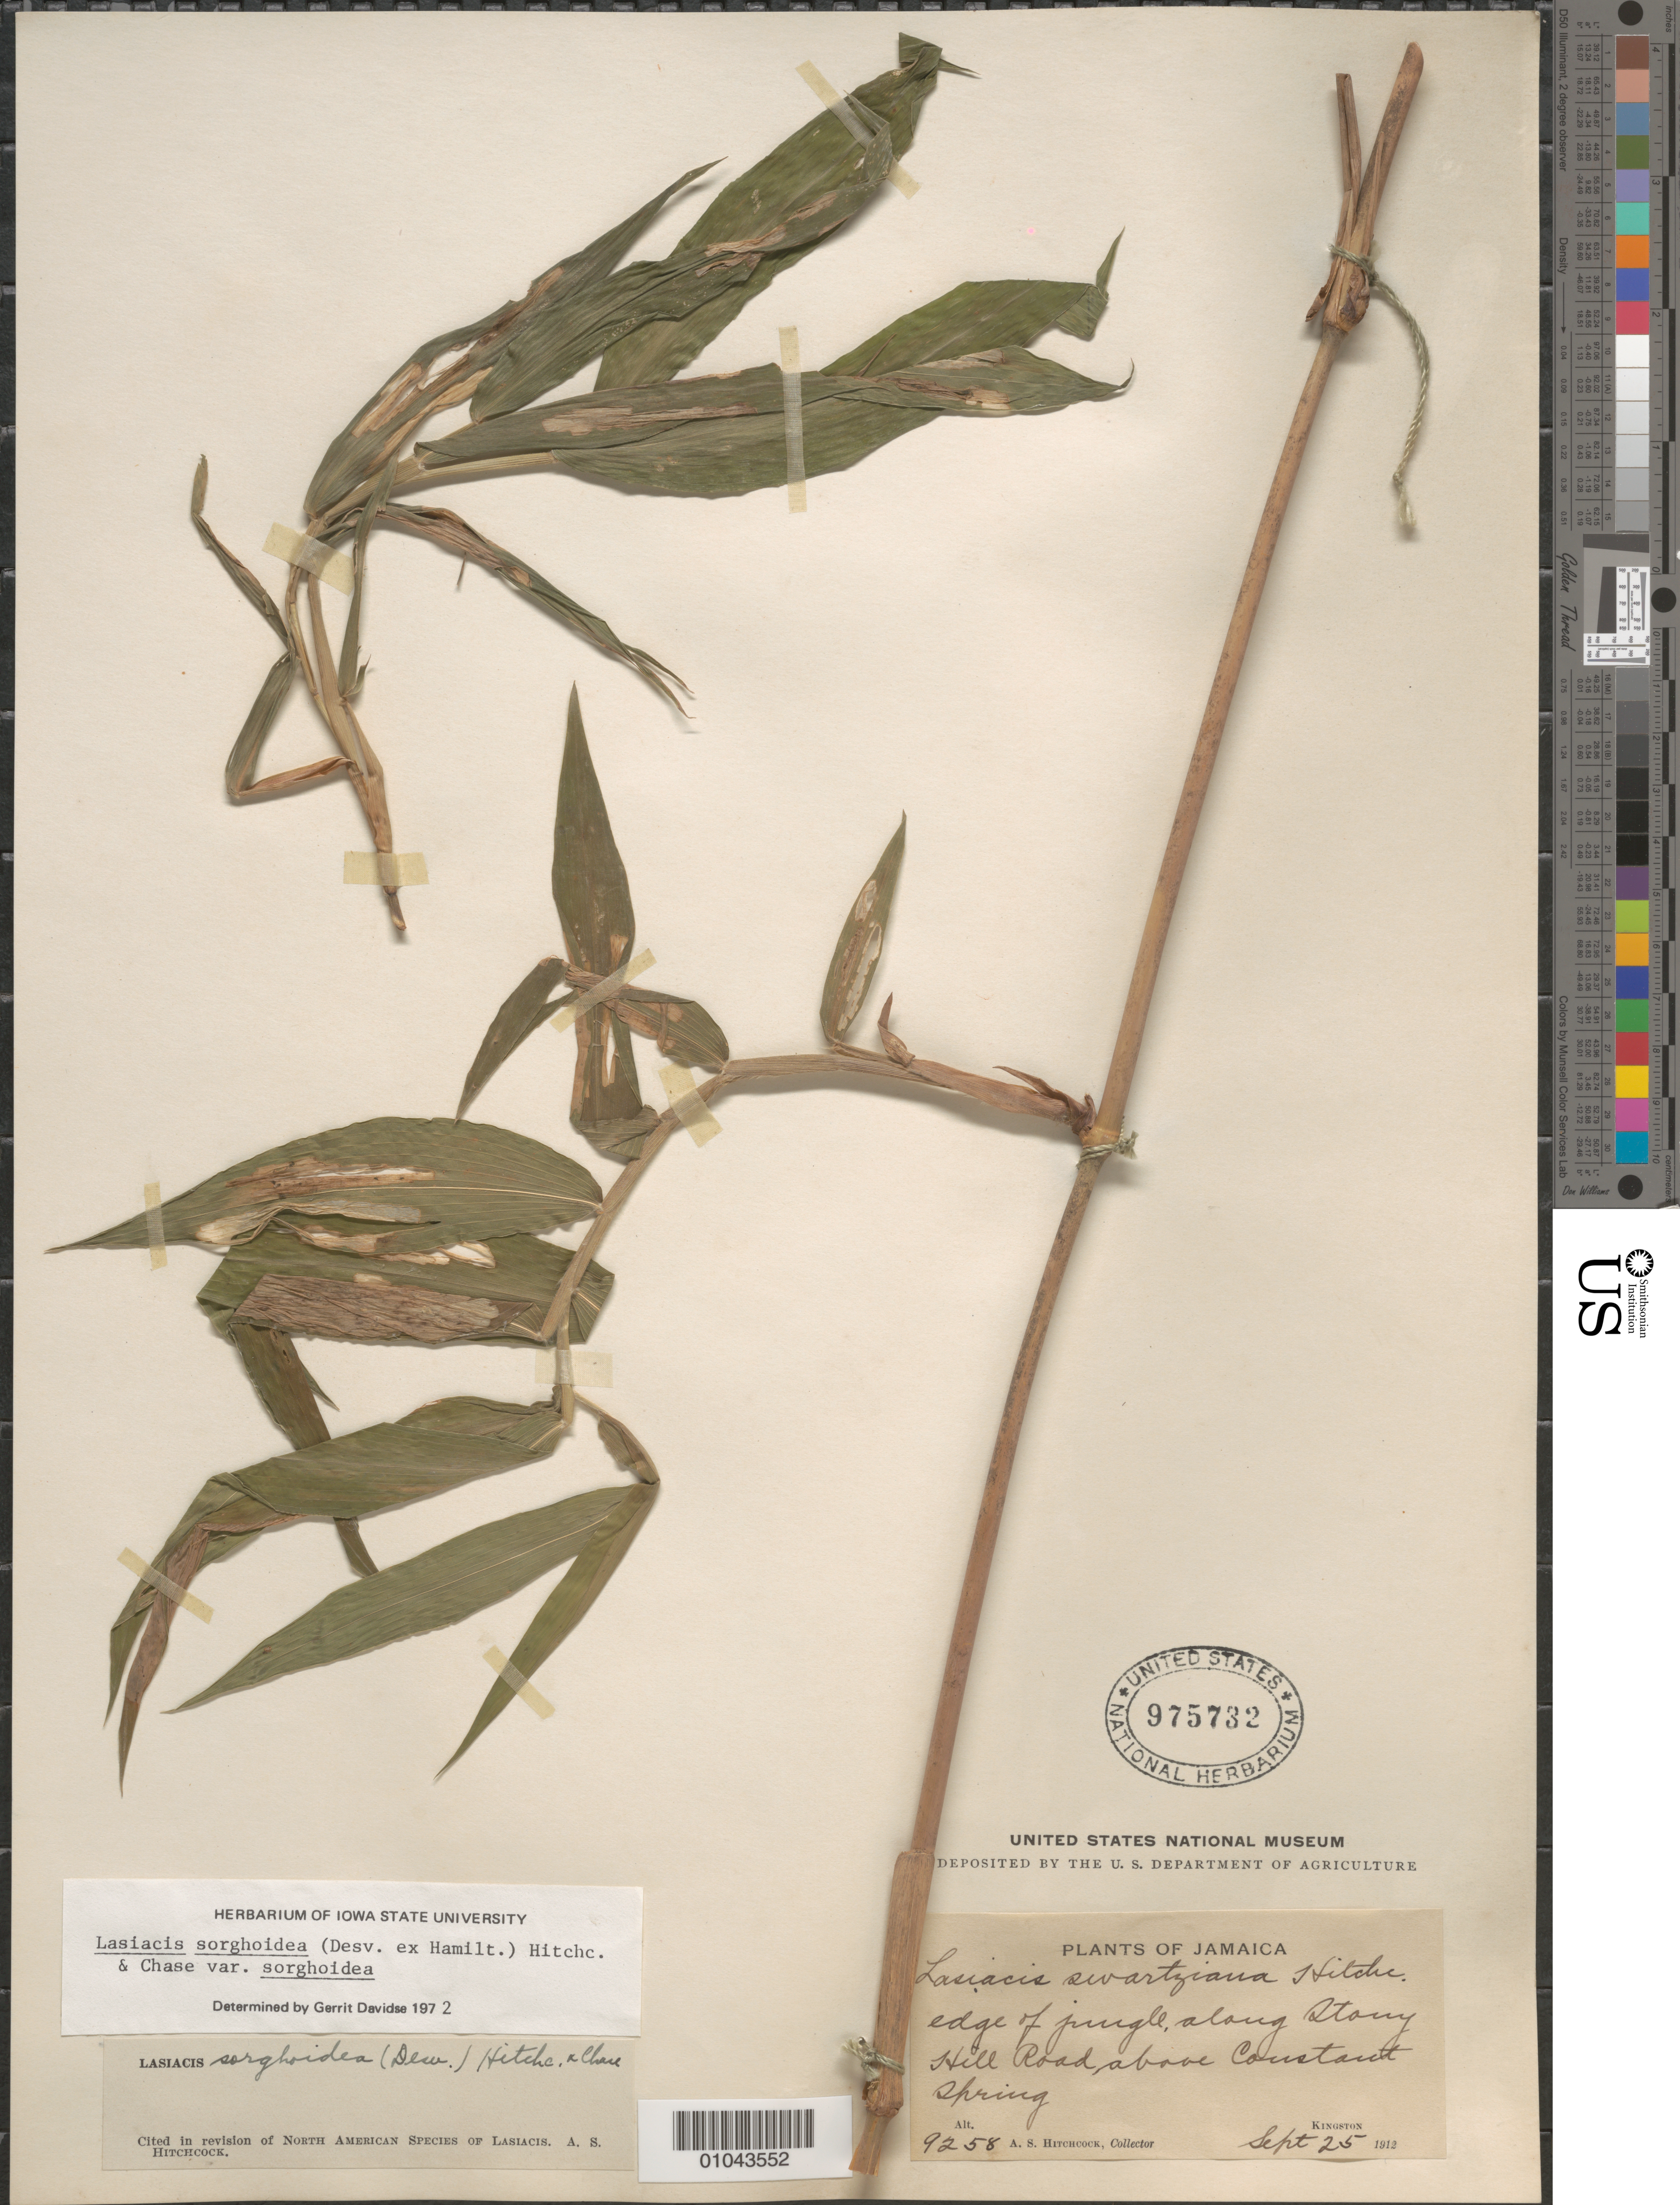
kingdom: Plantae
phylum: Tracheophyta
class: Liliopsida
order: Poales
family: Poaceae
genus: Lasiacis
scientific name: Lasiacis sorghoidea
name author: (Desv. ex Ham.) Hitchc. & Chase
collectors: A. S. Hitchcock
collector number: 9258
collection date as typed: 25 Sep 1912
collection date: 1912-09-25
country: Jamaica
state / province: Kingston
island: Jamaica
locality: Edge of jungle, along Stony Hill Road, above Constant Spring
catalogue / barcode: US 975732